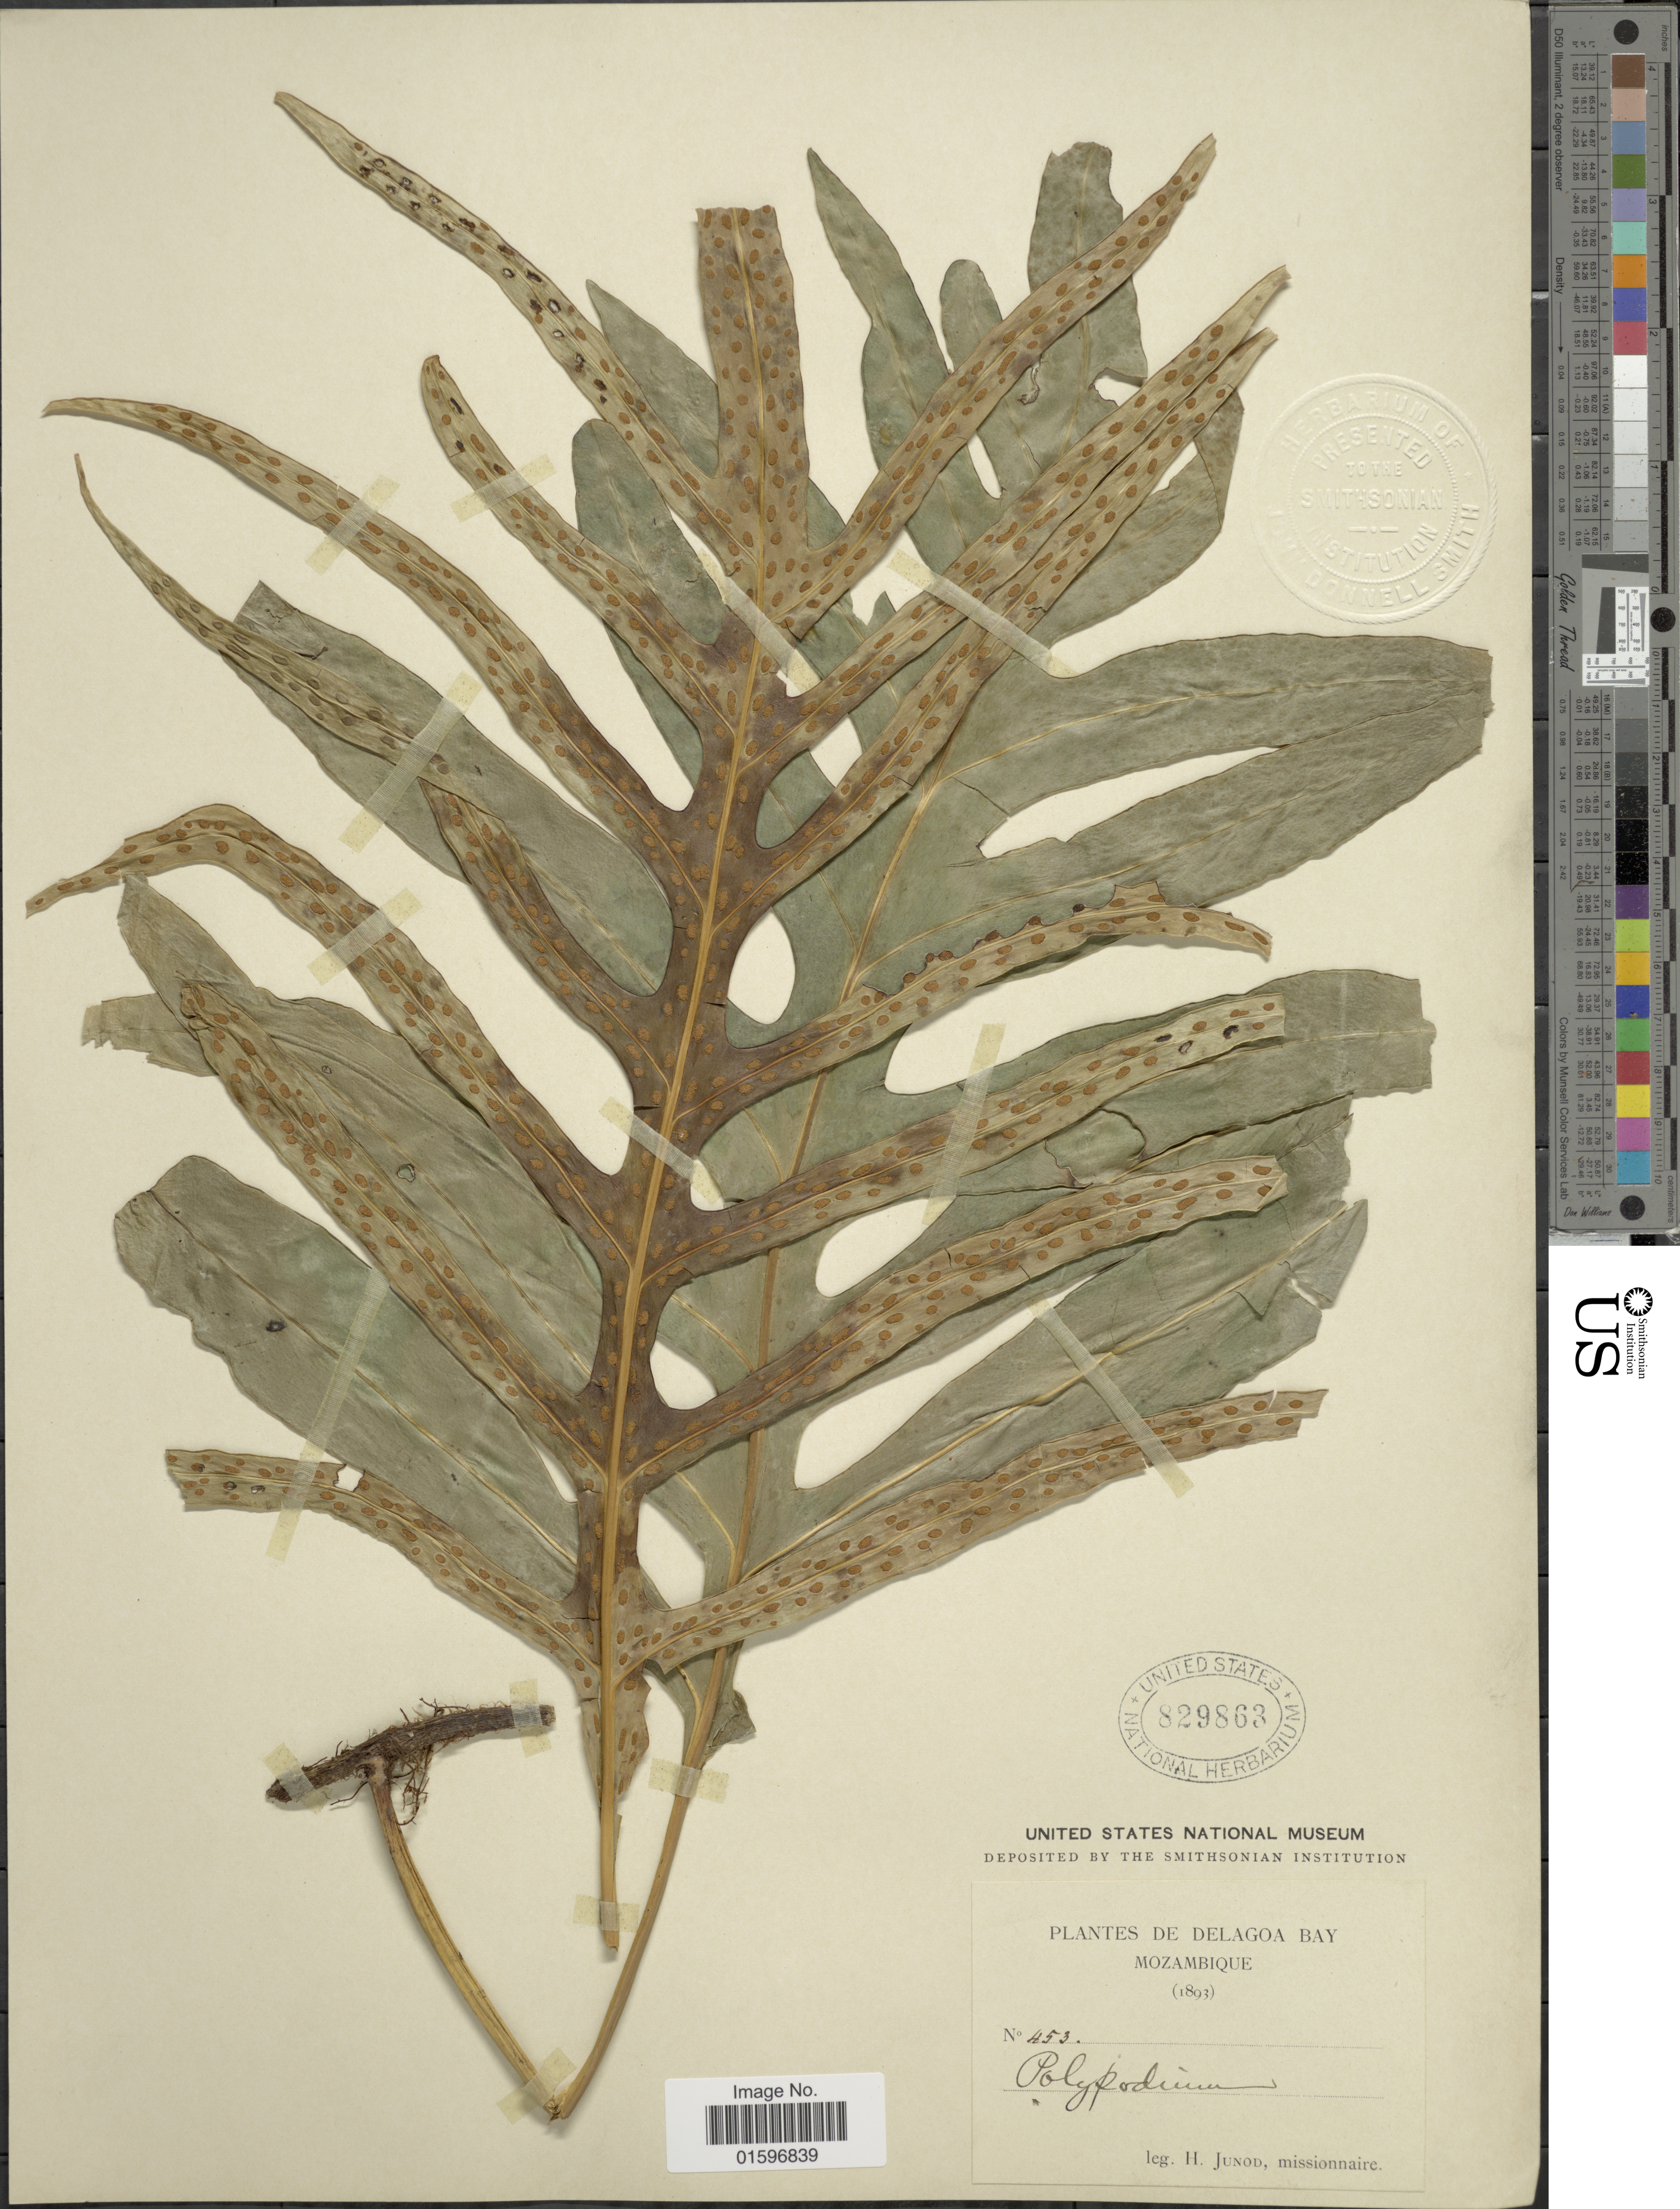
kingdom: Plantae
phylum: Tracheophyta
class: Polypodiopsida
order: Polypodiales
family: Polypodiaceae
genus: Polypodium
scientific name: Polypodium scolopendria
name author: Burm. f.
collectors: H. Junod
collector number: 453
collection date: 1893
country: Mozambique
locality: Delagoa Bay, Mozambique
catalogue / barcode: US 829863